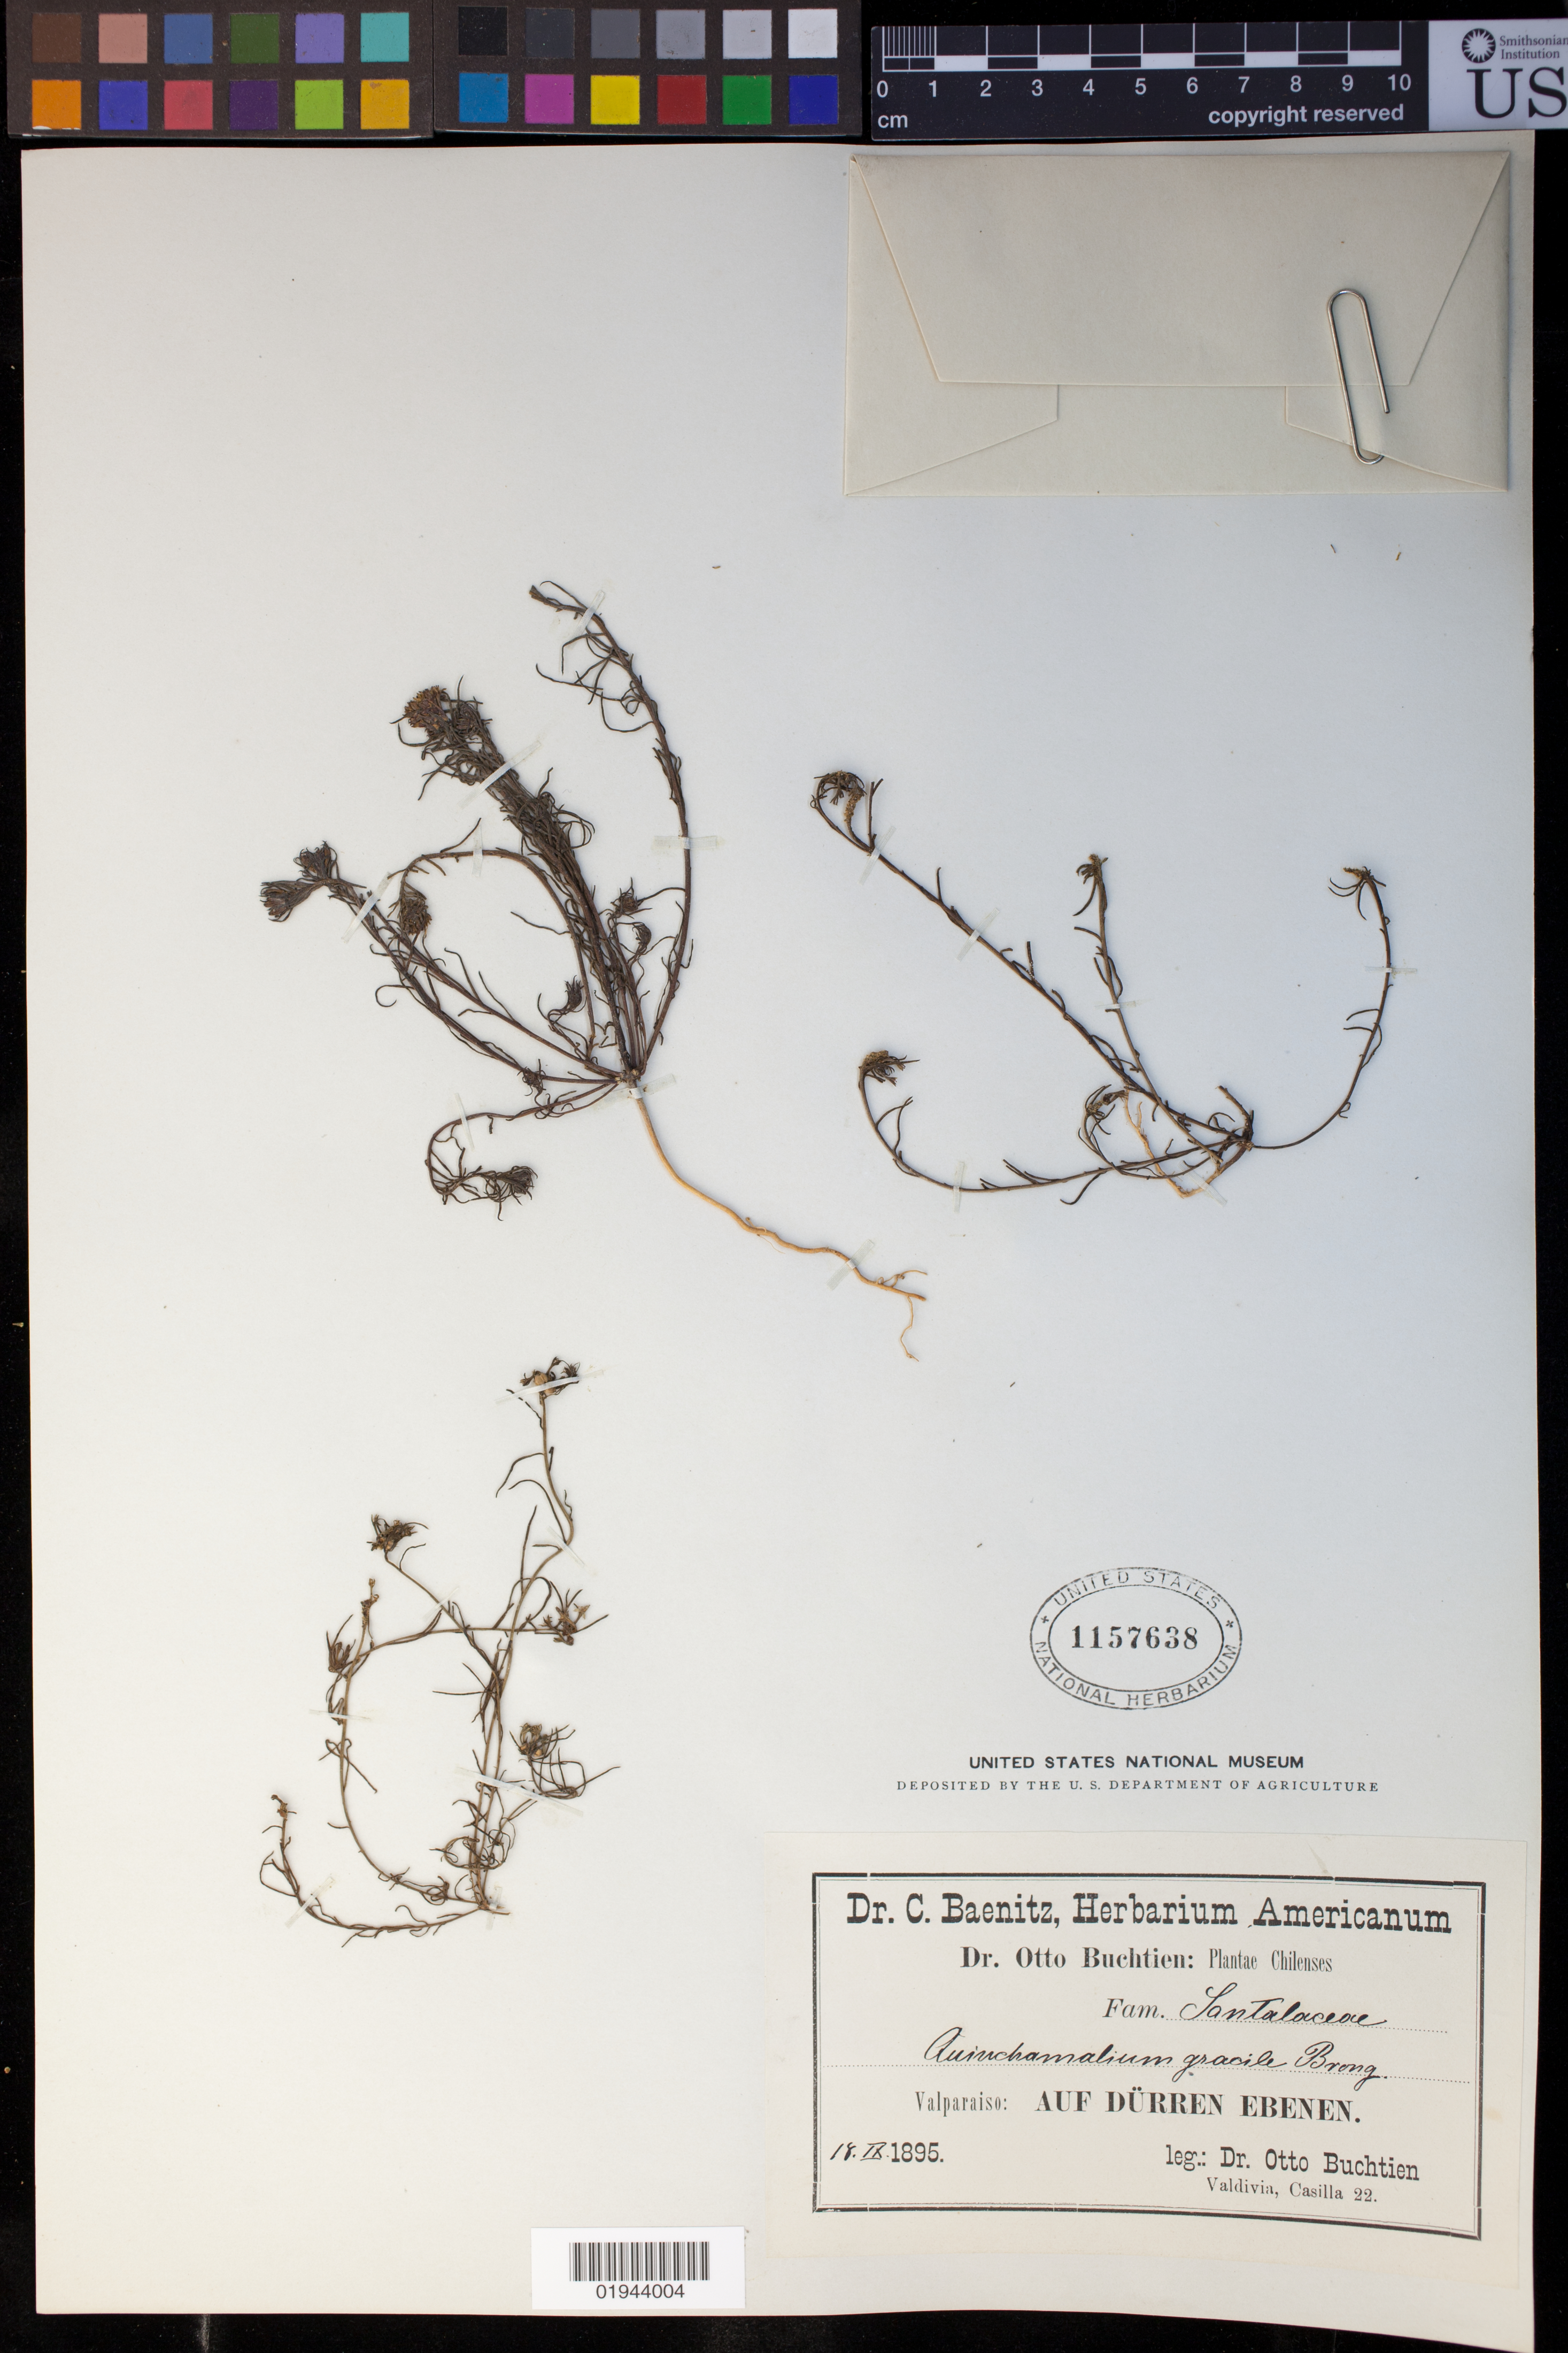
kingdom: Plantae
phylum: Tracheophyta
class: Magnoliopsida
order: Santalales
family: Schoepfiaceae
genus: Quinchamalium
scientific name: Quinchamalium gracile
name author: Brongn.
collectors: O. Buchtien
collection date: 1895-09-18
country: Chile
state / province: Valparaíso (V)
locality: Valdivia, Casilla 22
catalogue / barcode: US 1157638